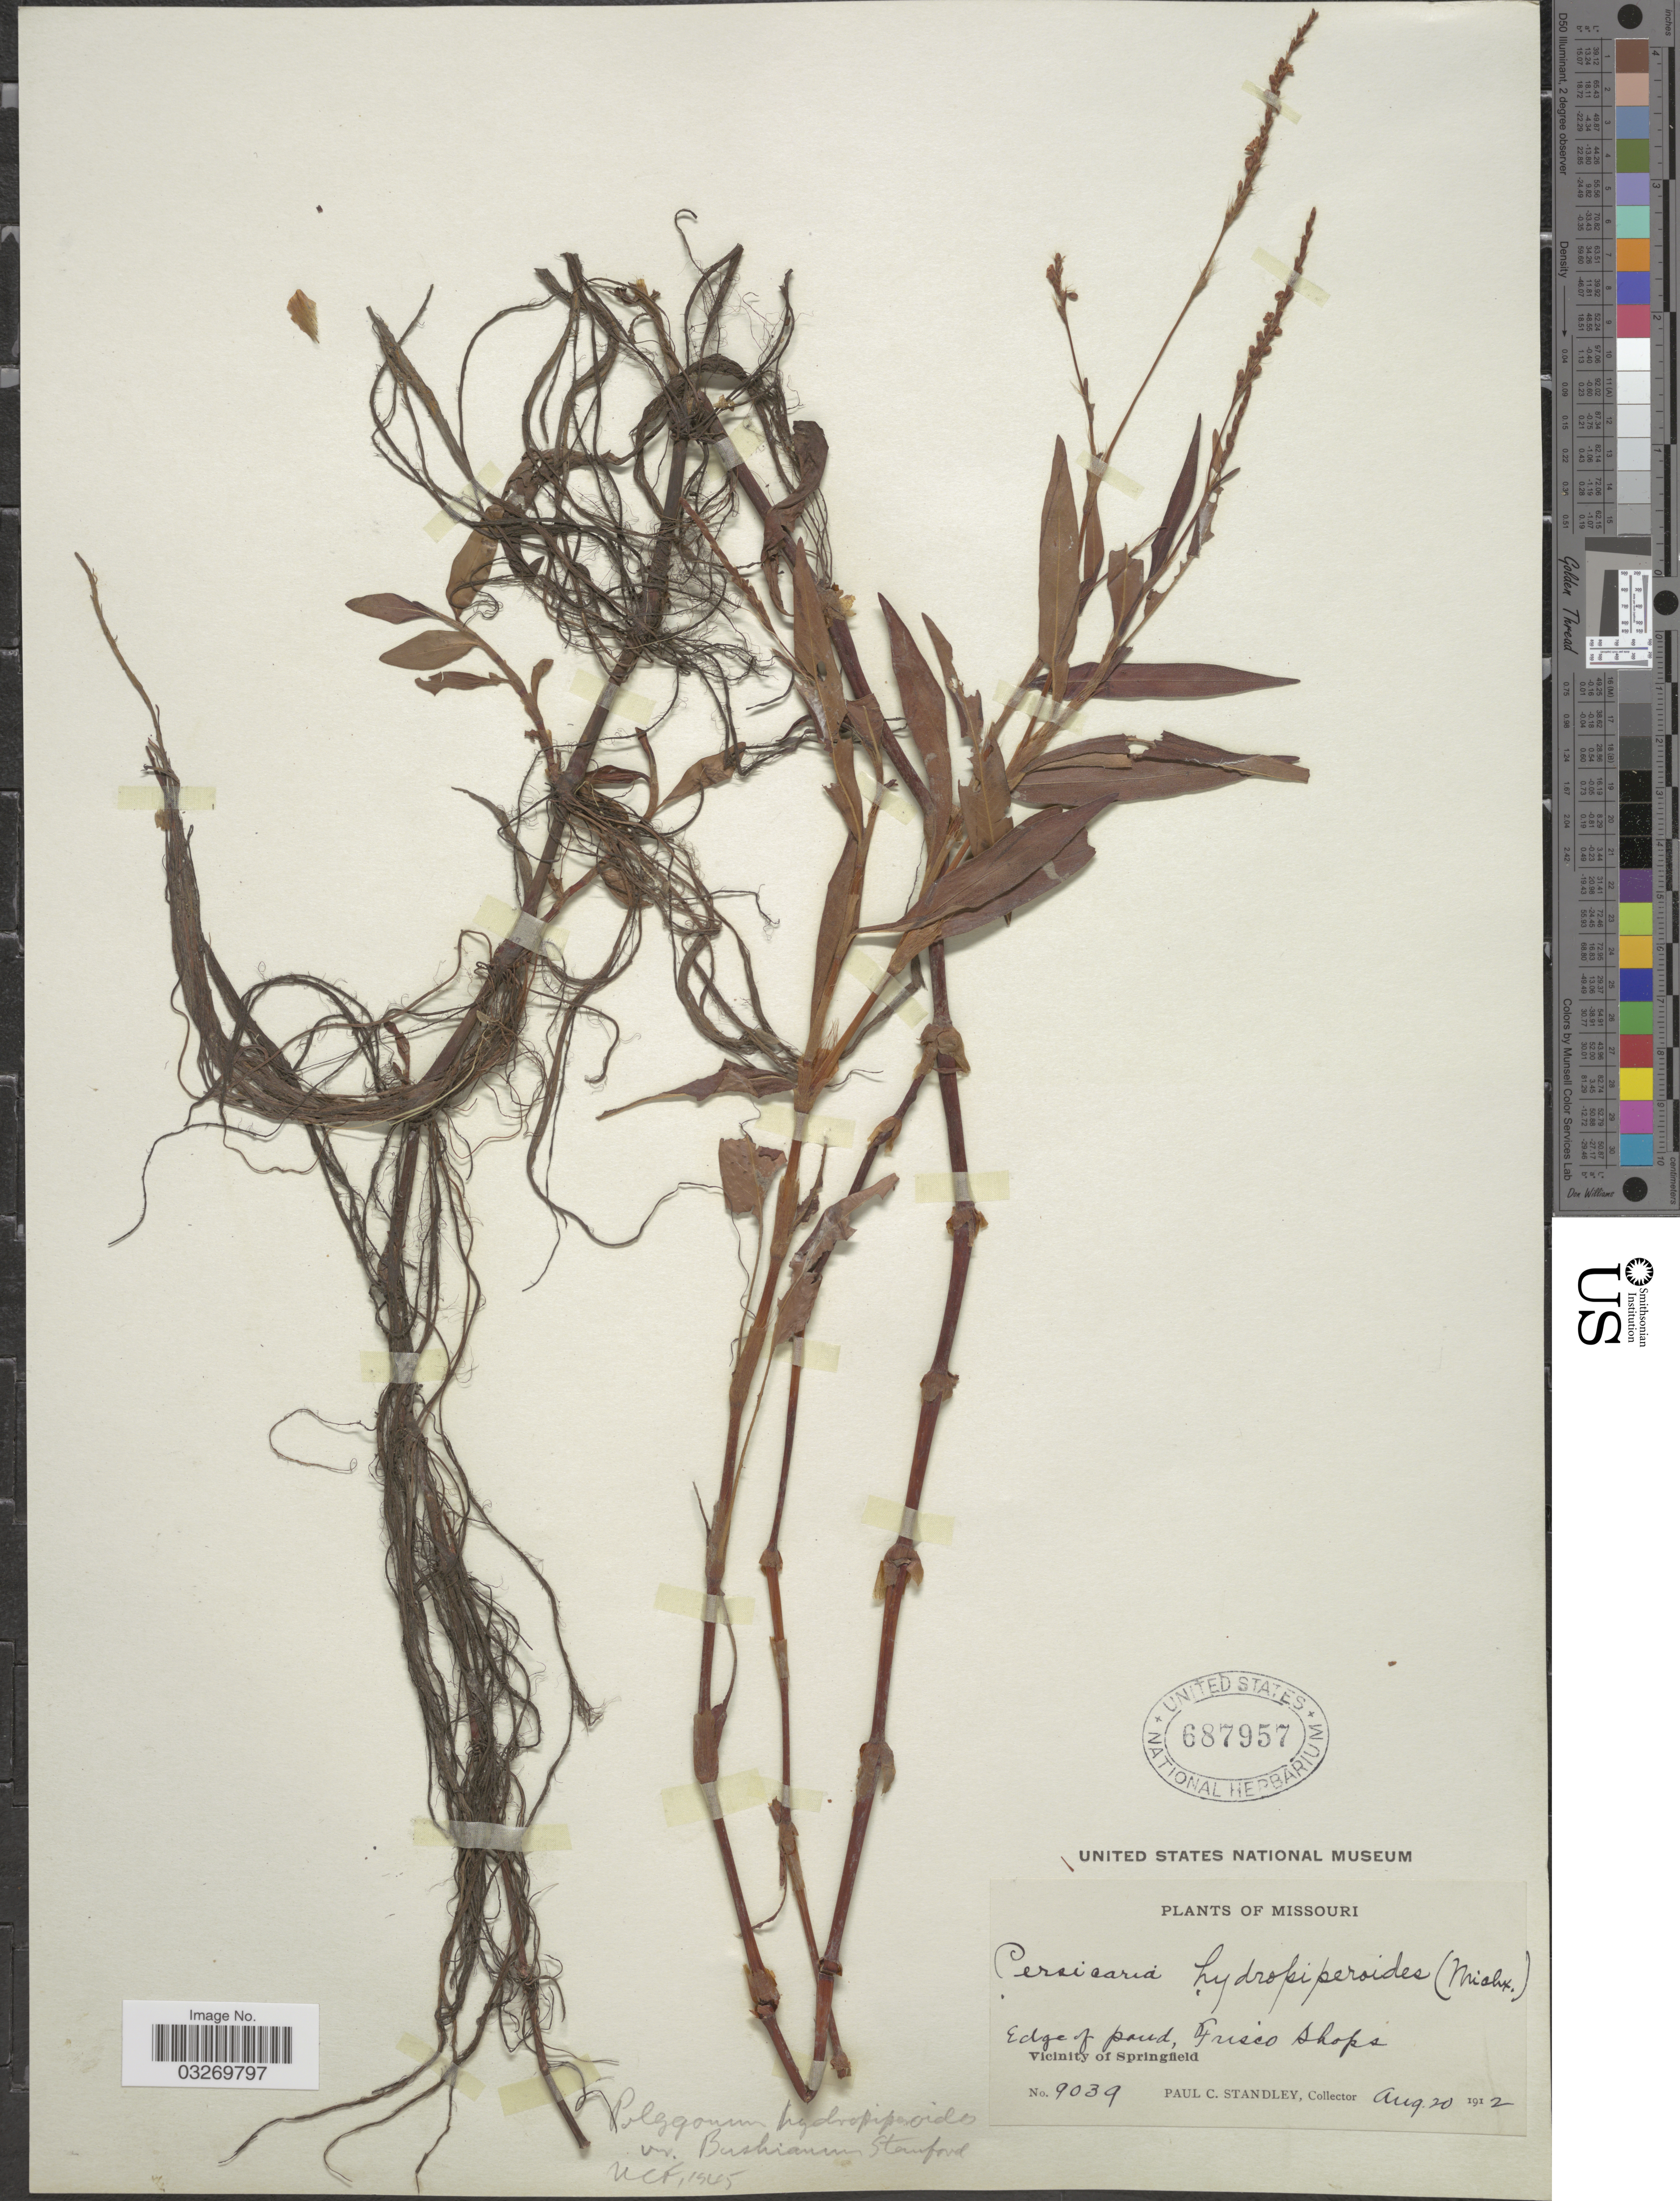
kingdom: Plantae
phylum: Tracheophyta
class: Magnoliopsida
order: Caryophyllales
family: Polygonaceae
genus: Polygonum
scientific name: Polygonum hydropiperoides var. bushianum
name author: Stanford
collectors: P. C. Standley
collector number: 9039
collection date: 1912-08-20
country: United States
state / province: Missouri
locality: Edge of pond, Frisco Shops. Vicinity of Springfield.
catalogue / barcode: US 687957